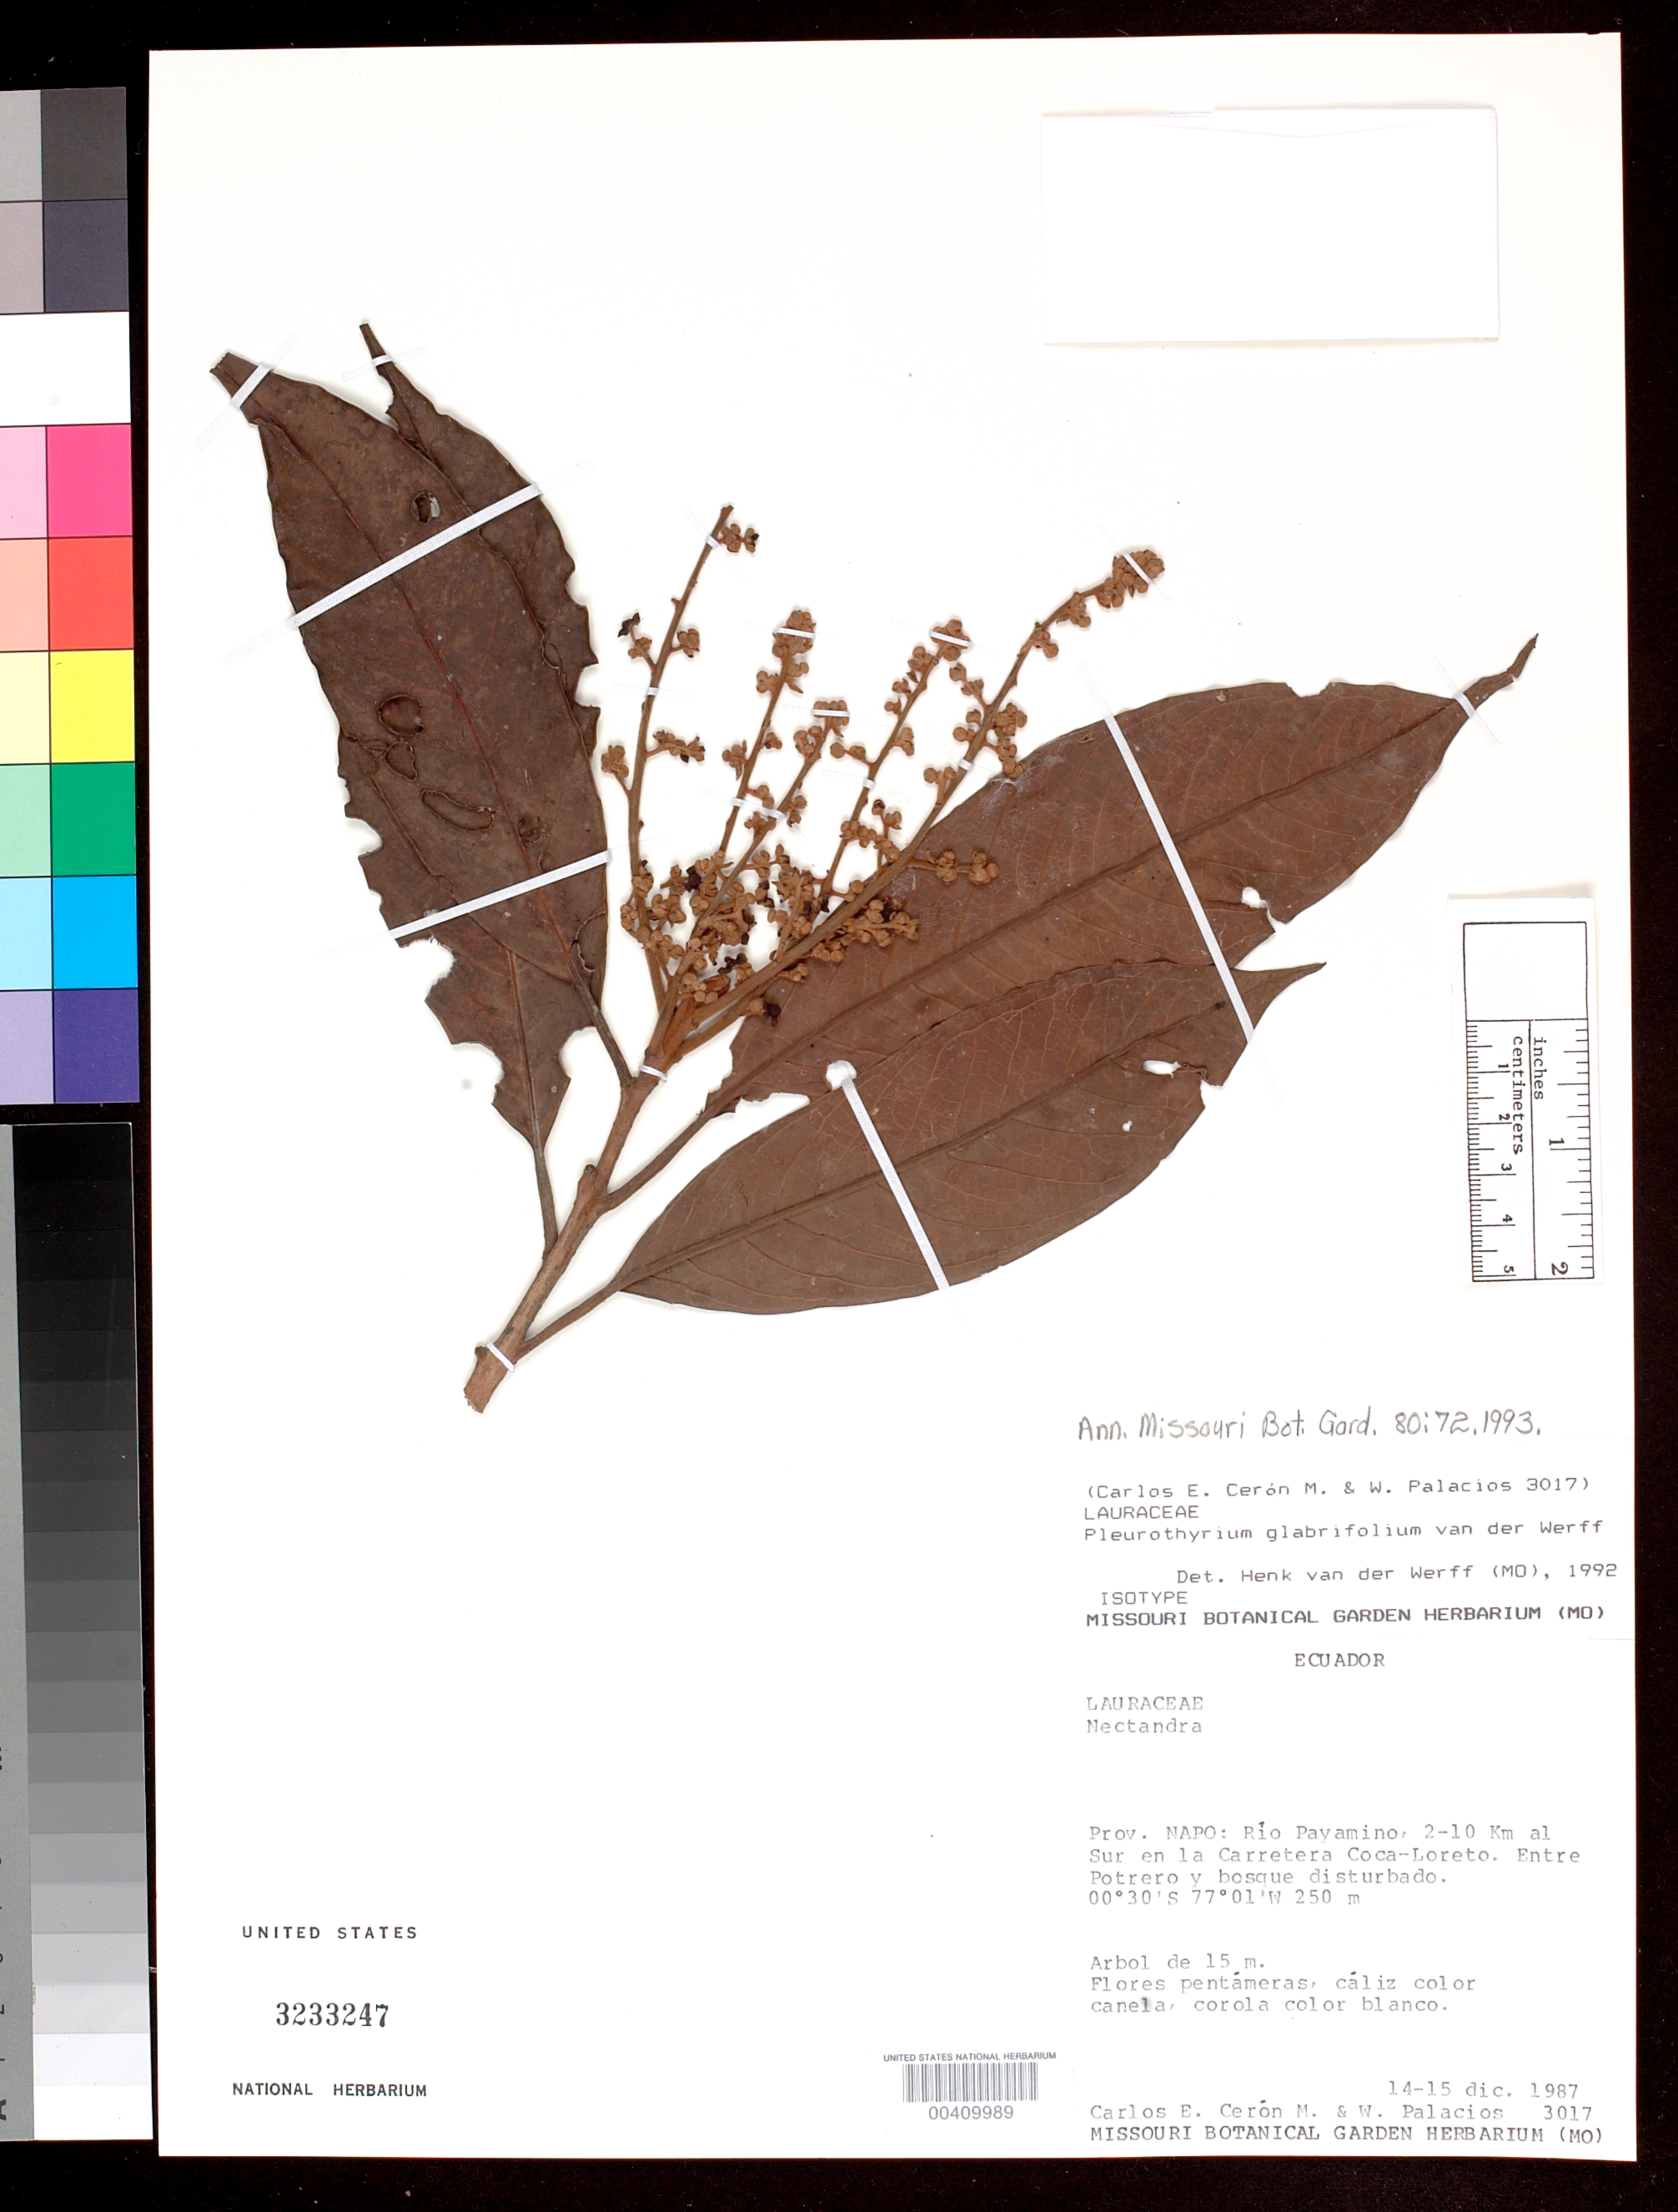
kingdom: Plantae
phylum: Tracheophyta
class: Magnoliopsida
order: Laurales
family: Lauraceae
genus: Pleurothyrium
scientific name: Pleurothyrium glabrifolium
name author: van der Werff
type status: Isotype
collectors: C. E. Cerón M. & W. Palacios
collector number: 3017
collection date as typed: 14 Dec 1987 to 15 Dec 1987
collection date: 1987-12-14/1987-12-15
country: Ecuador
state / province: Napo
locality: Rio Payamino, 2-10 km al Sur en La Carretera Coca-Loreto, entre Potrero y Bosque Disturbado.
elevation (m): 250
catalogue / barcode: US 3233247